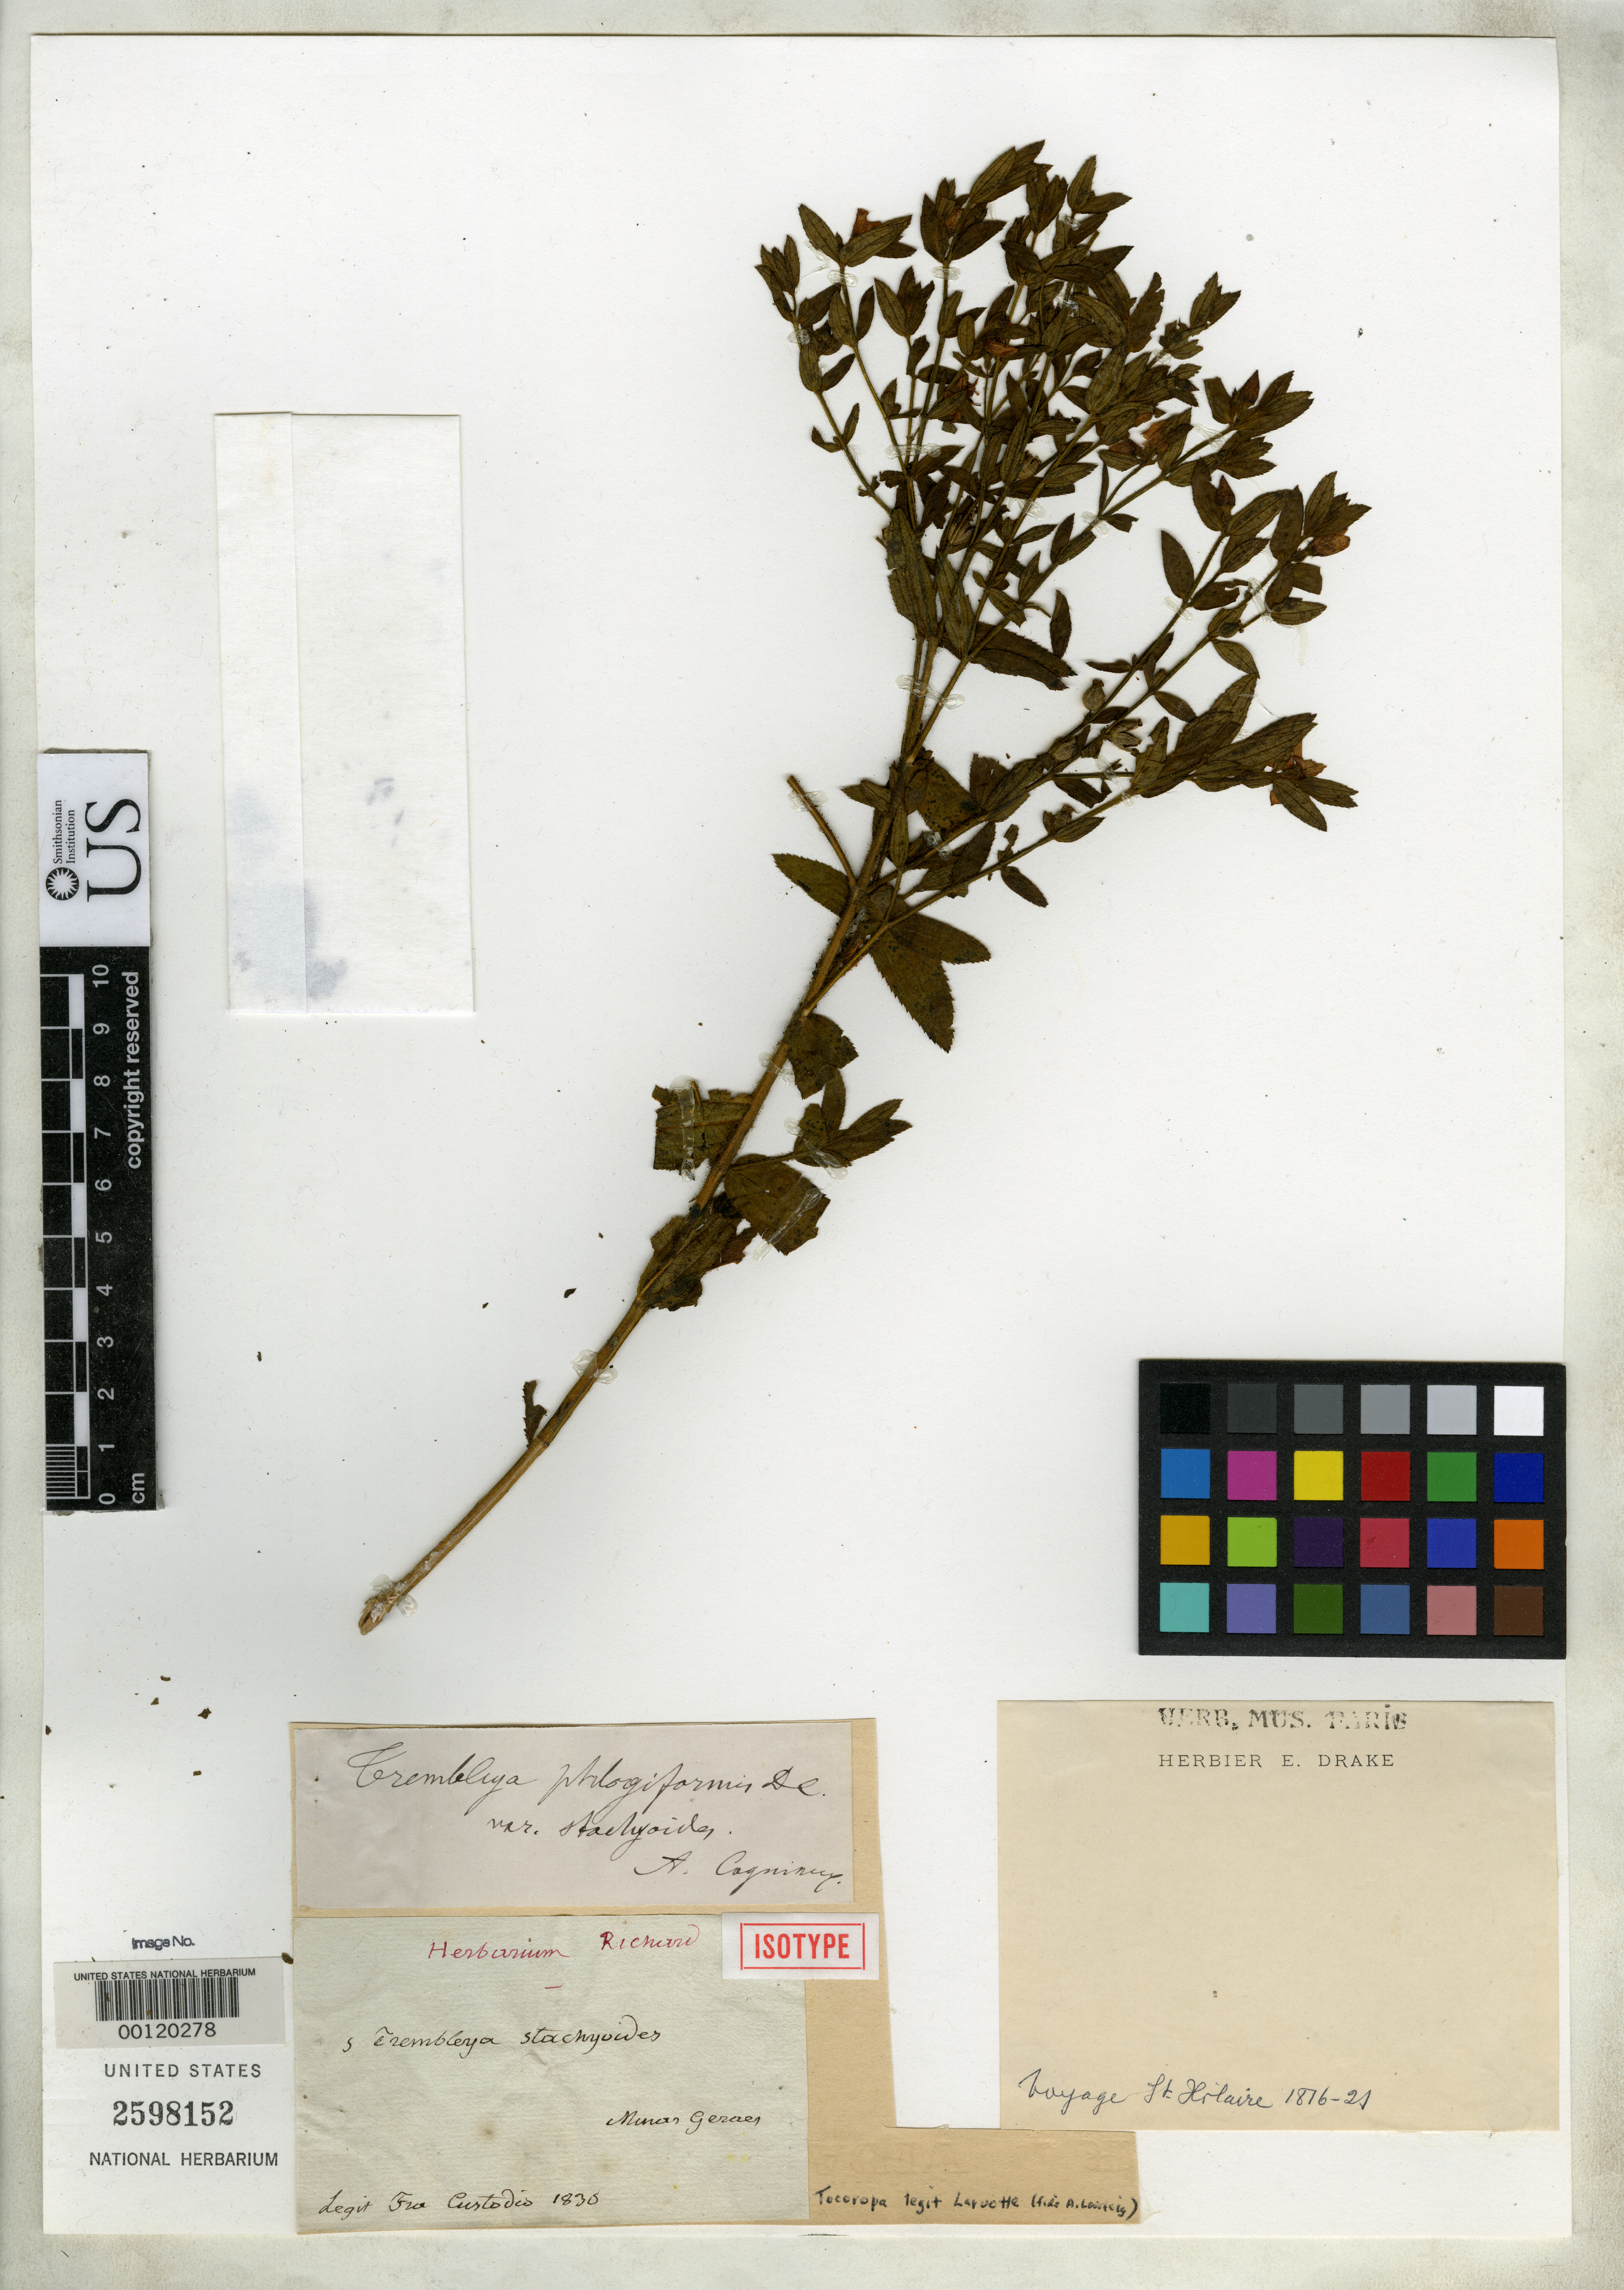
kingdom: Plantae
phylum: Tracheophyta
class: Magnoliopsida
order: Myrtales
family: Melastomataceae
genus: Trembleya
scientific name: Trembleya stachyoides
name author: Naudin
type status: Isotype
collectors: -. Custodio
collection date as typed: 1830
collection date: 1830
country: Brazil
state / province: Minas Gerais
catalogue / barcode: US 2598152